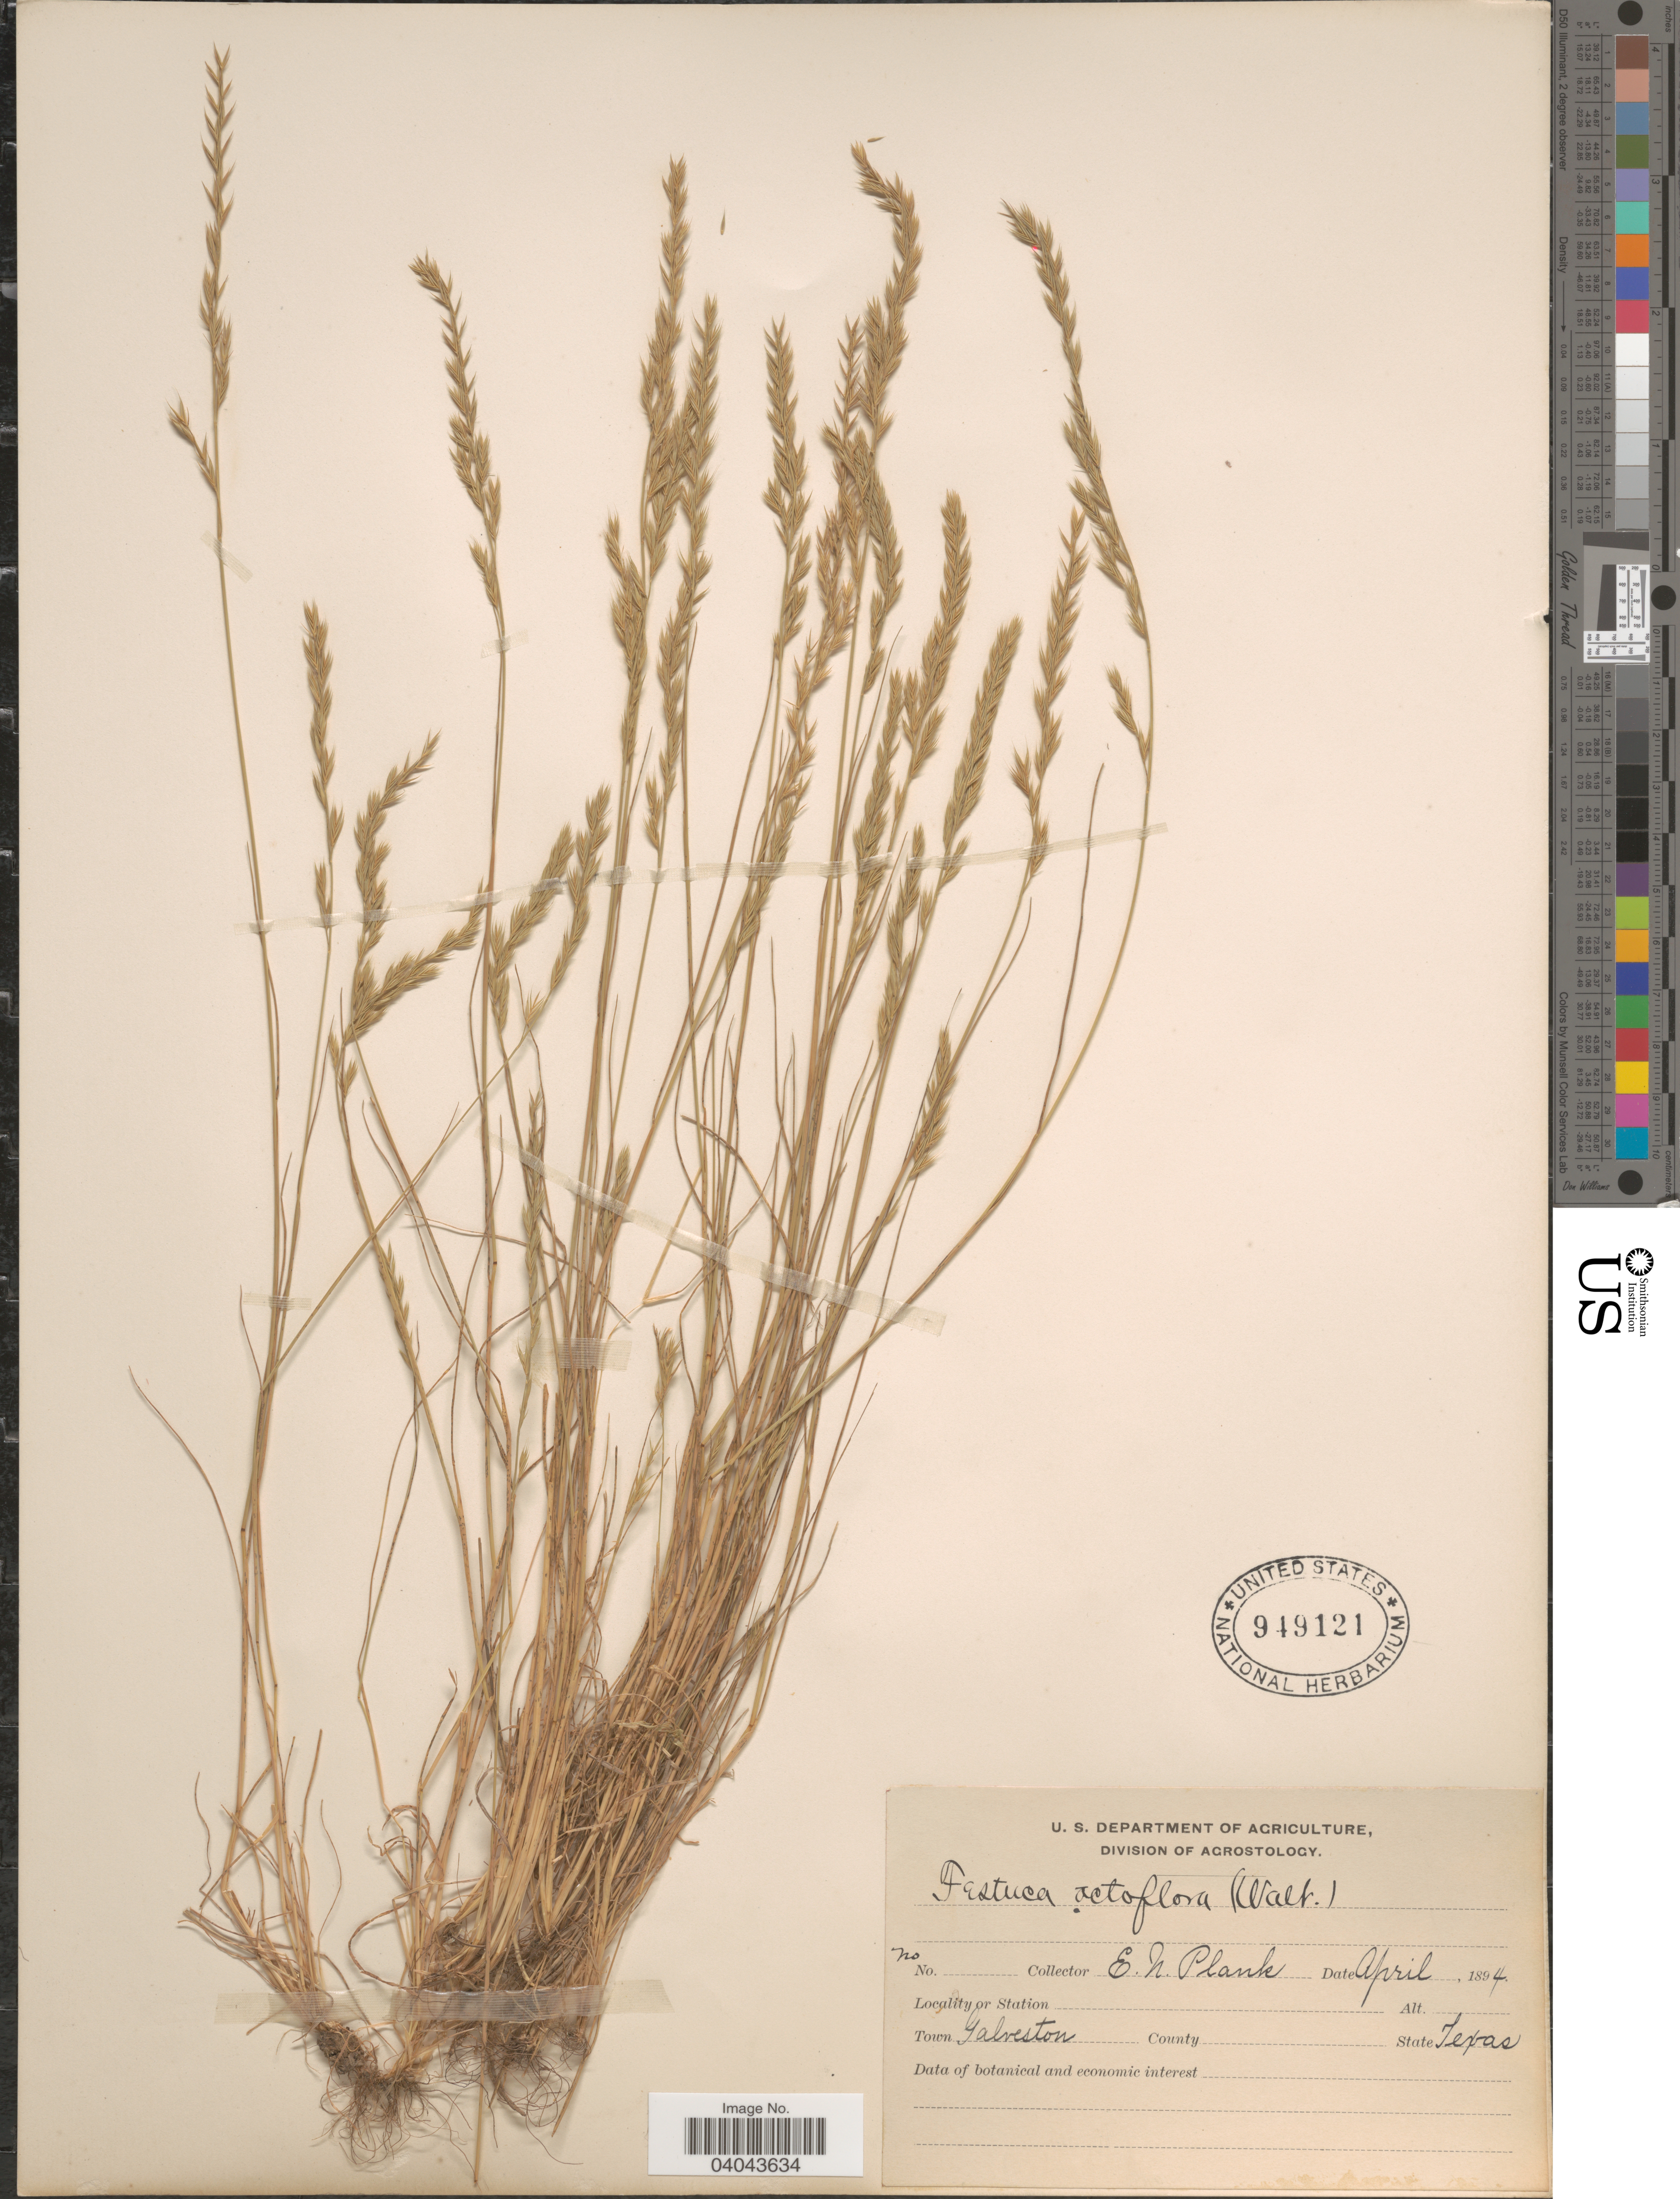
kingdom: Plantae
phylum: Tracheophyta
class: Liliopsida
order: Poales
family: Poaceae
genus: Festuca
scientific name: Festuca octoflora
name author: Walter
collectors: E. Plank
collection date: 1894-04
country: United States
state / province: Texas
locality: Town Galveston.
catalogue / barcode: US 949121